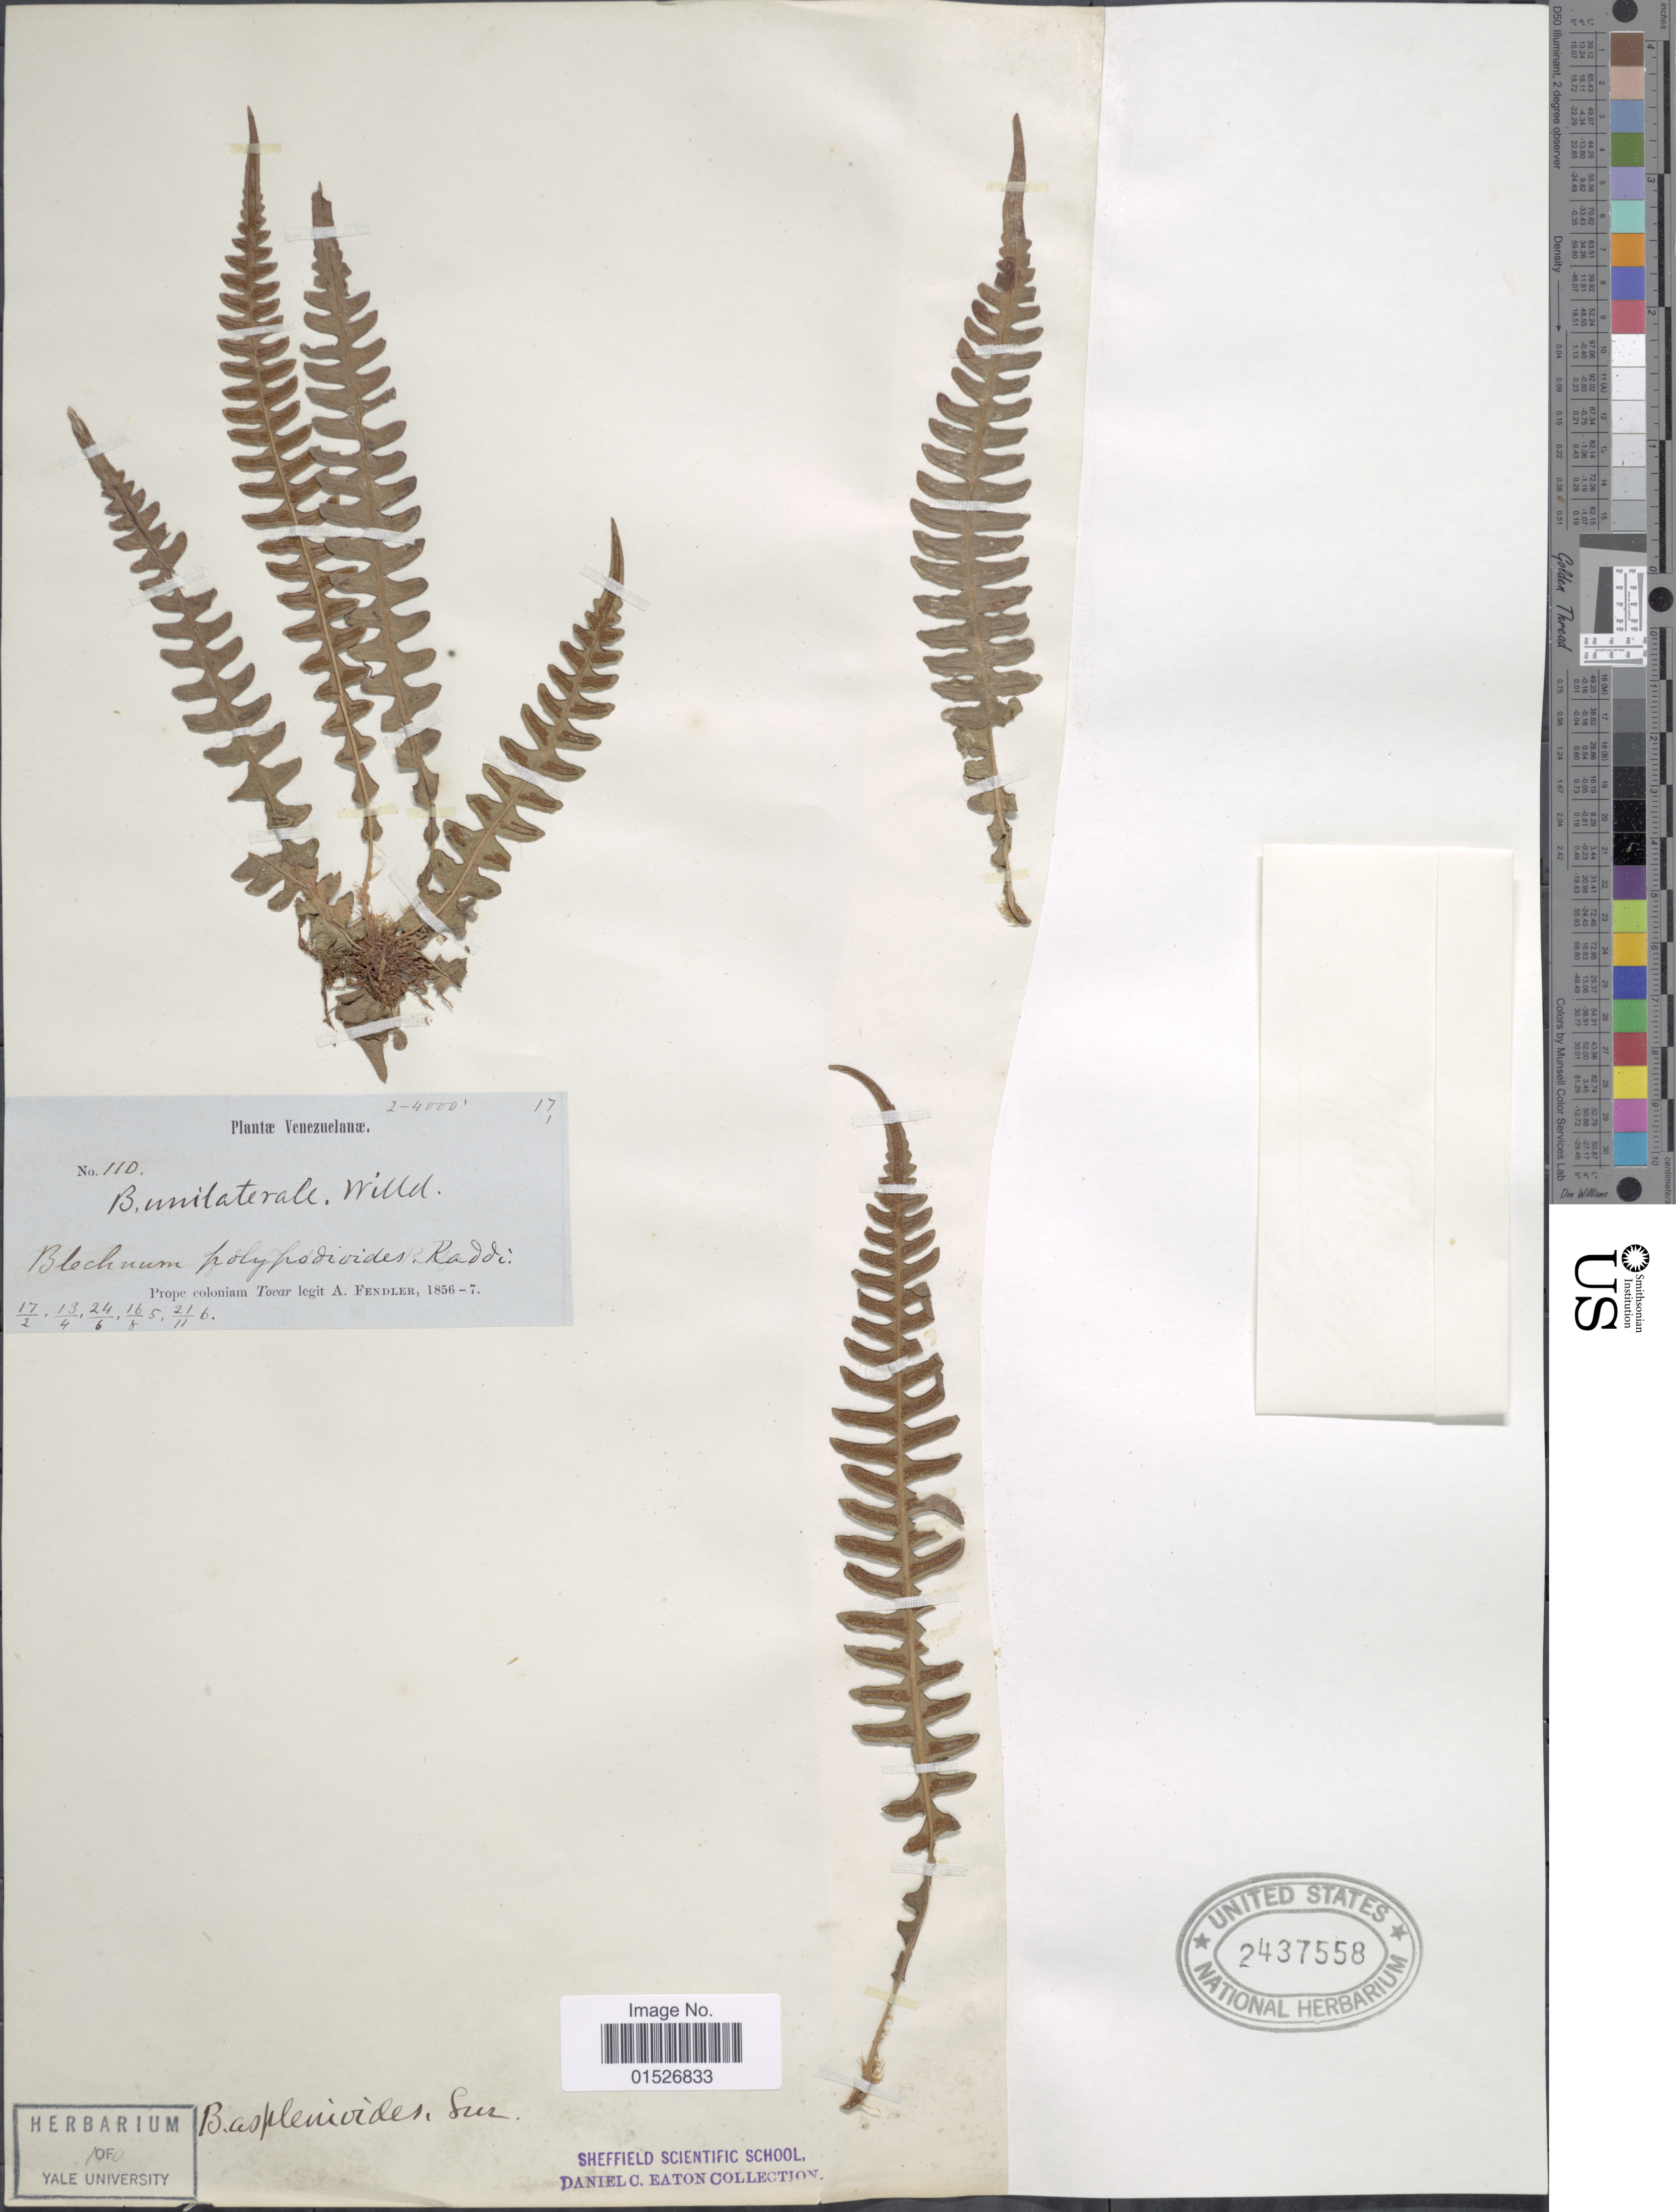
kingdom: Plantae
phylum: Tracheophyta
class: Polypodiopsida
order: Polypodiales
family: Blechnaceae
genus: Blechnum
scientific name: Blechnum polypodioides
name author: Raddi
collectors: A. Fendler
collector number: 110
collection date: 1856/1857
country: Venezuela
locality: Plantae Venezuelanae. Prope coloniam Tovar.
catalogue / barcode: US 2437558